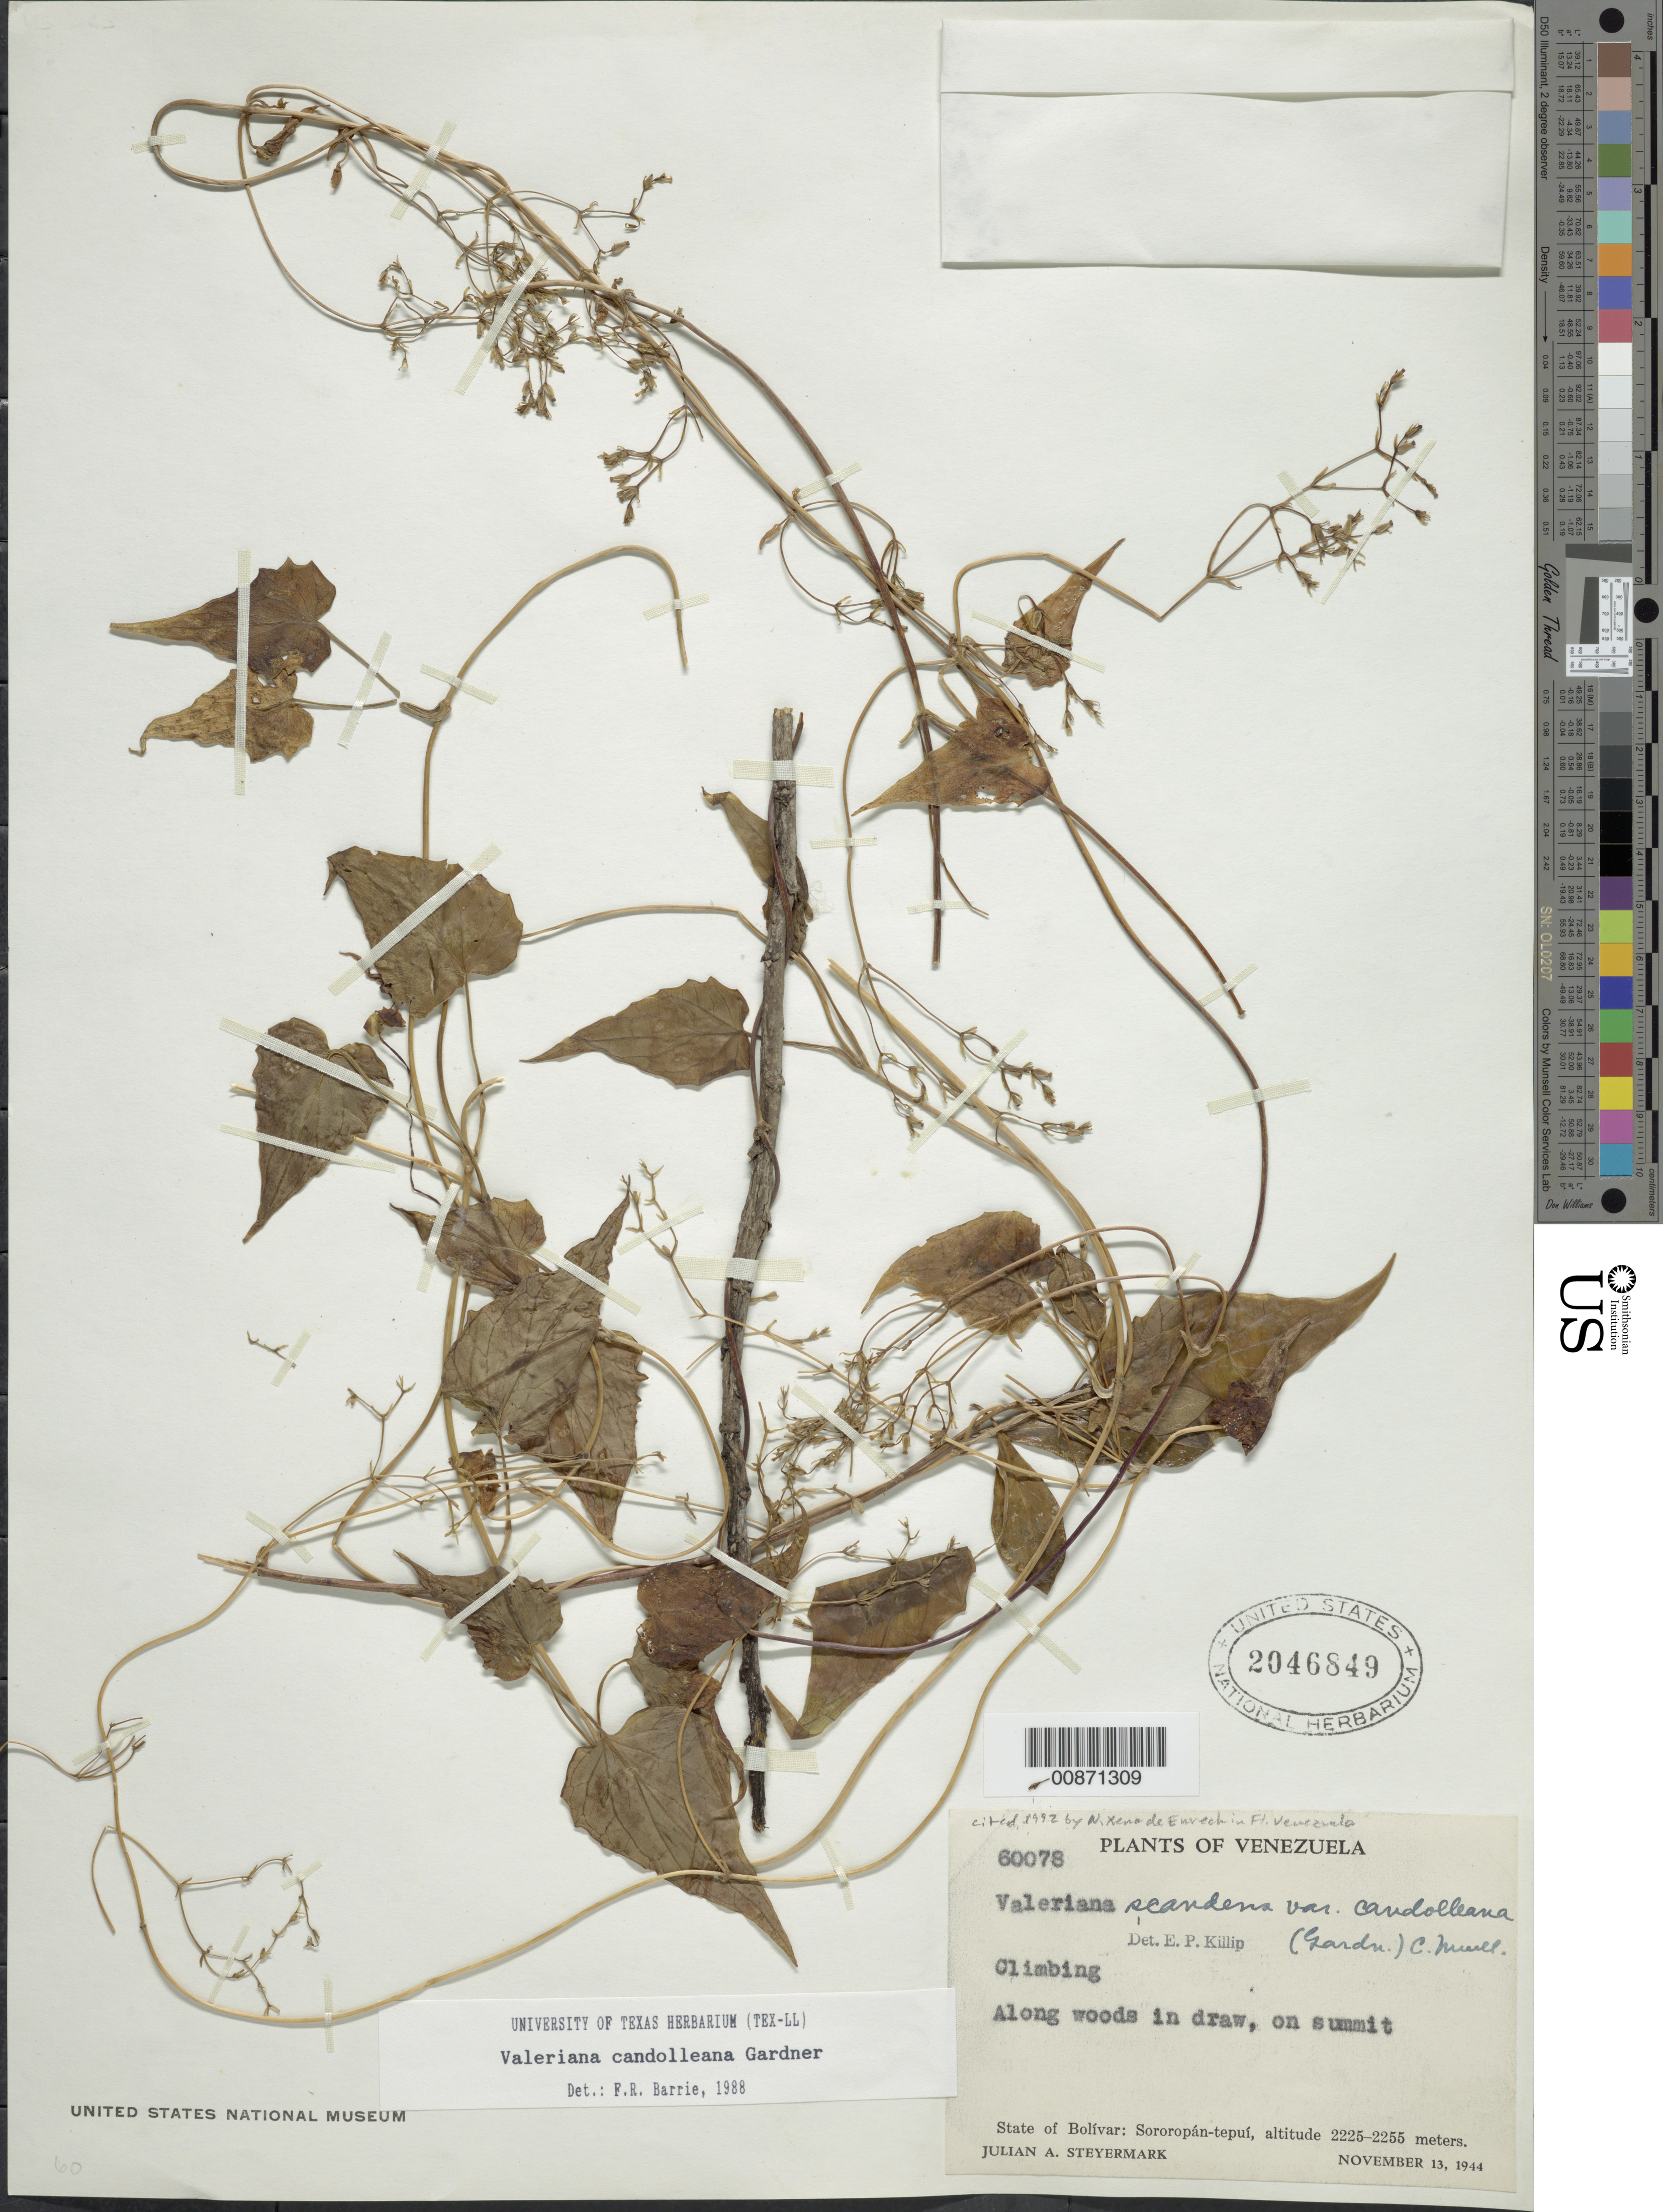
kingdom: Plantae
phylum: Tracheophyta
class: Magnoliopsida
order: Dipsacales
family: Caprifoliaceae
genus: Valeriana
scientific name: Valeriana candolleana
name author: Gardner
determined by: Barrie, F. R.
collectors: J. Steyermark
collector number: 60078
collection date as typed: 13-Nov-44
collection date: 1944-11-13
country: Venezuela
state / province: Bolívar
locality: Sororopán-tepuí, summit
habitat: Along woods in draw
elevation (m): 2225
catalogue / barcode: US 2046849